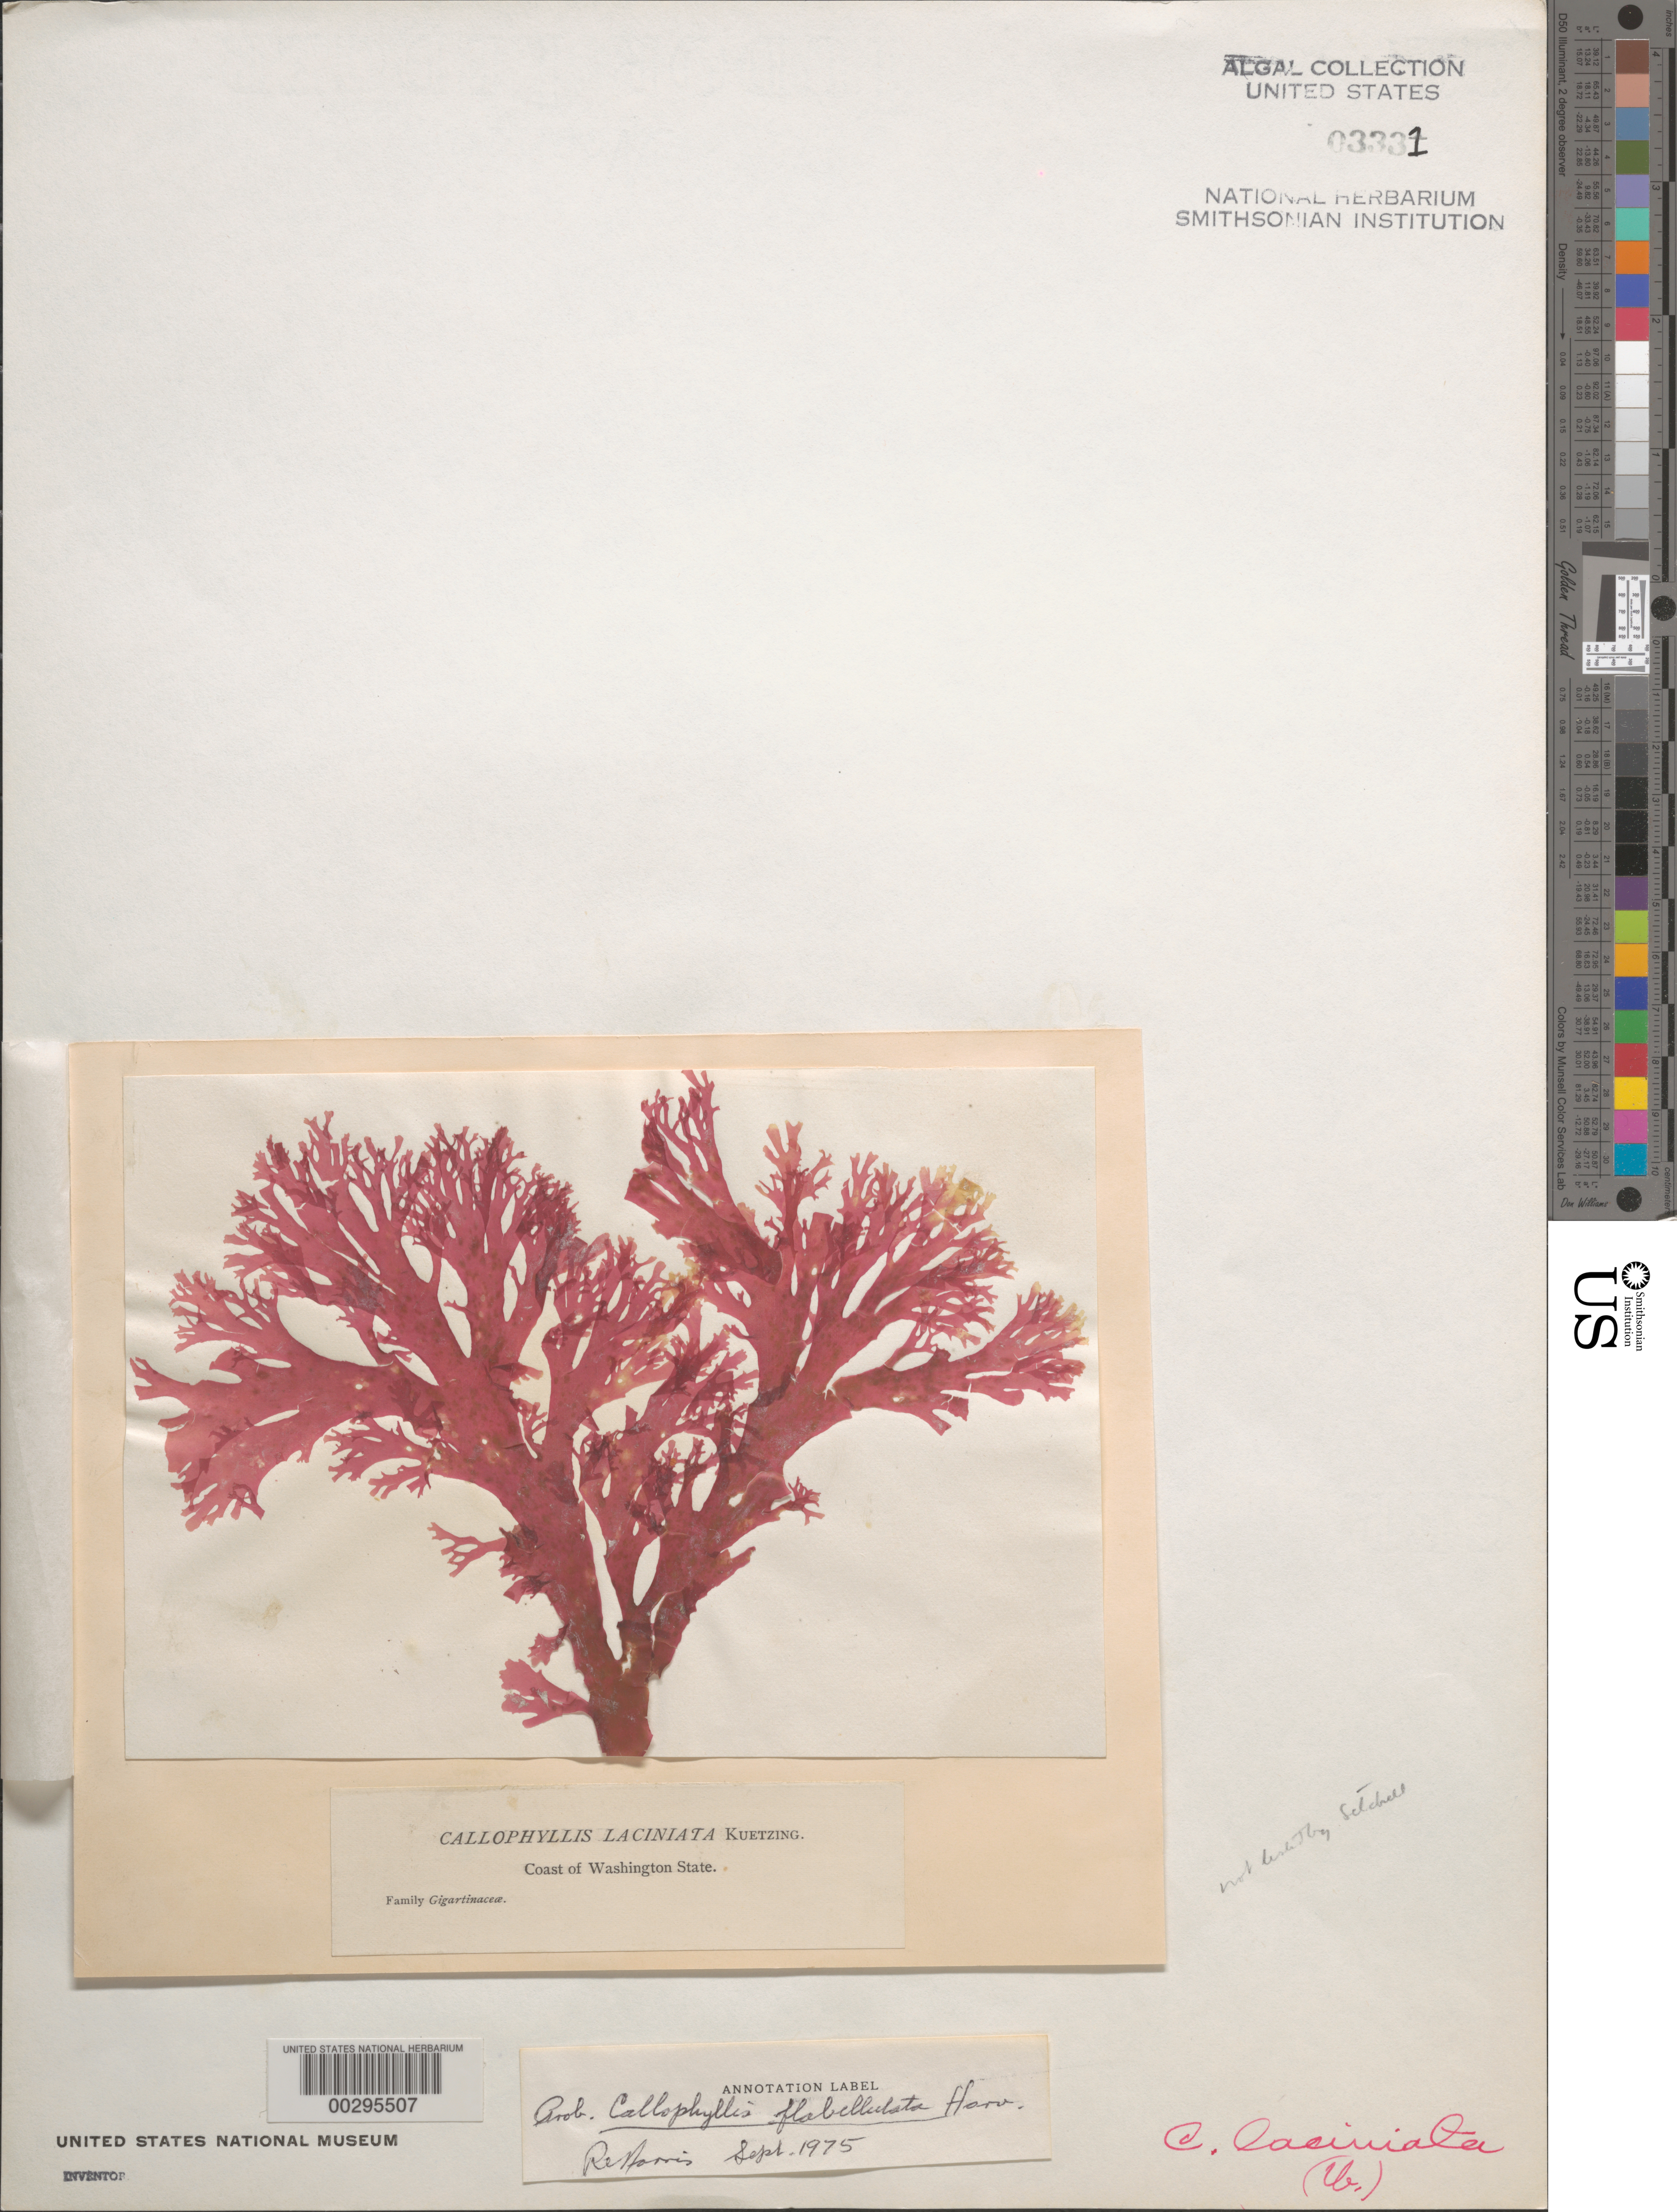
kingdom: Plantae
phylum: Rhodophyta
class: Florideophyceae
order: Gigartinales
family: Kallymeniaceae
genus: Callophyllis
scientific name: Callophyllis flabellulata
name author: Harv.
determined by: Norris, R. E.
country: United States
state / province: Washington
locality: Coast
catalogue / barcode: US 3331